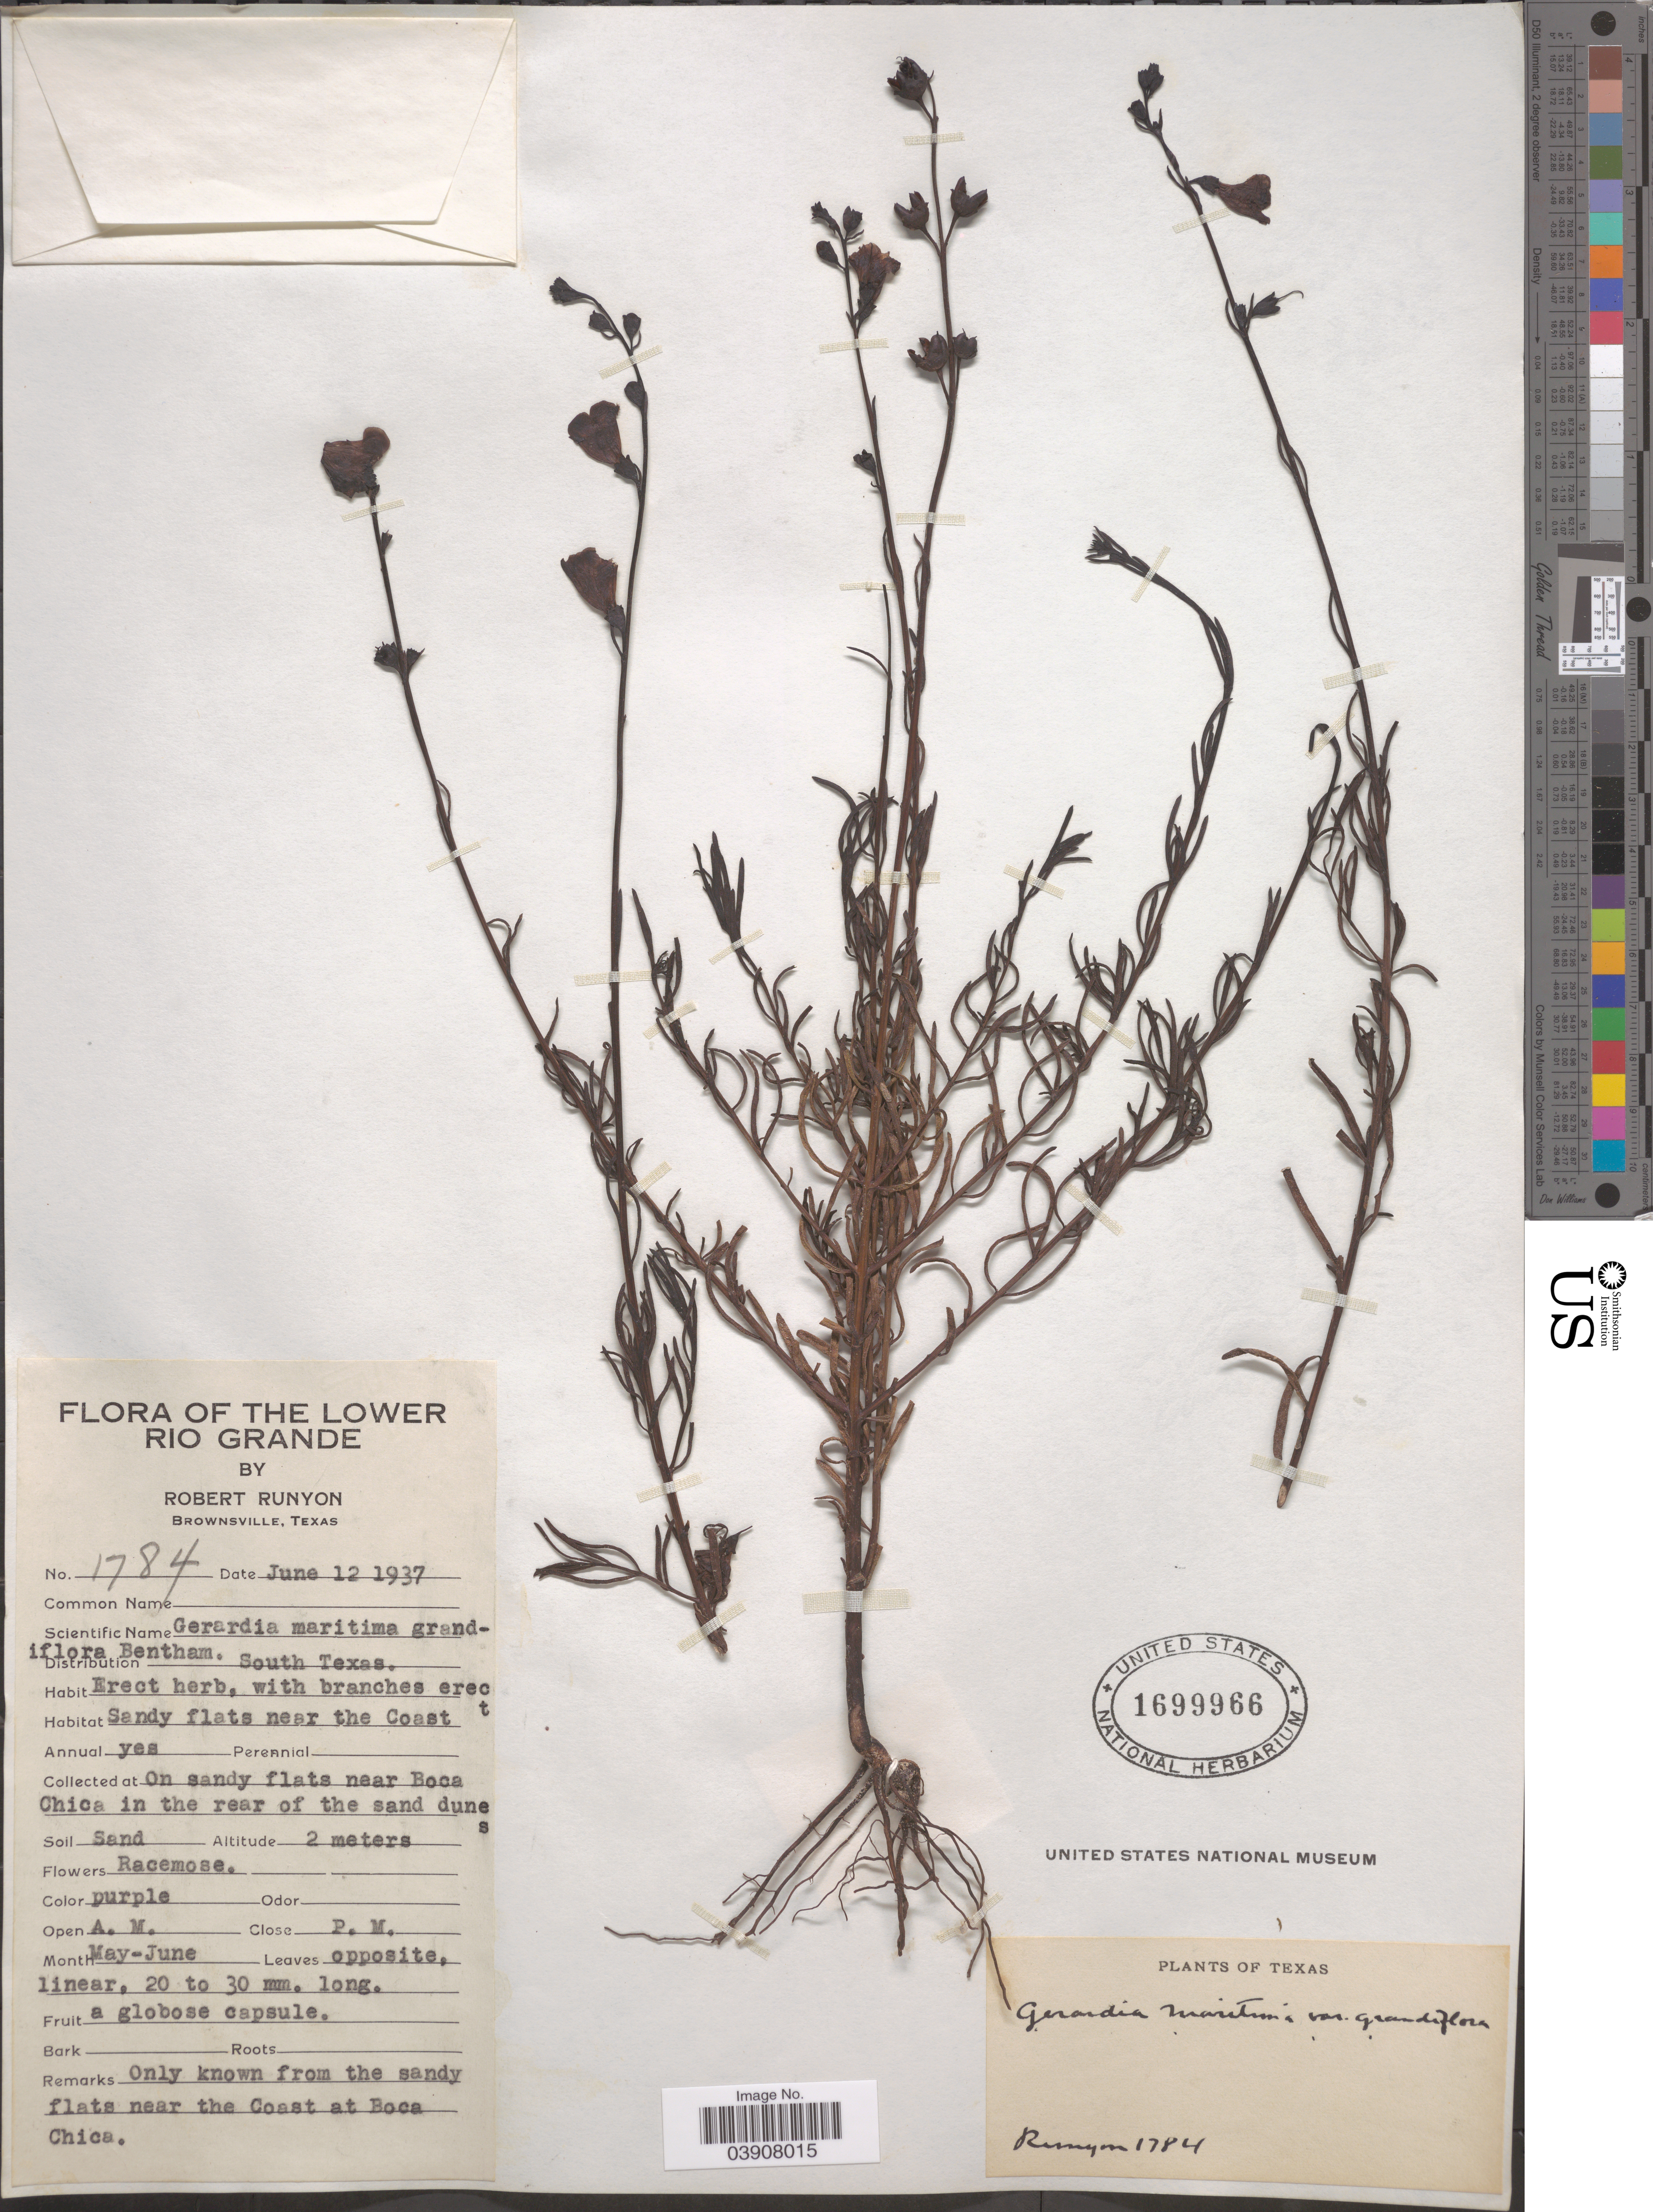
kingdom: Plantae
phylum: Tracheophyta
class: Magnoliopsida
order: Lamiales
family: Orobanchaceae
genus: Agalinis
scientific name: Agalinis maritima var. grandiflora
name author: (Benth.) Pennell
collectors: R. Runyon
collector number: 1784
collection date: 1937-06-12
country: United States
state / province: Texas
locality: The Lower Rio Grande. South Texas. Sandy flats near the Coast. On sandy flats near Boca Chica in the rear of the sand dunes. Near the Coast at Boca Chica.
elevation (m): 2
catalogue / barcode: US 1699966